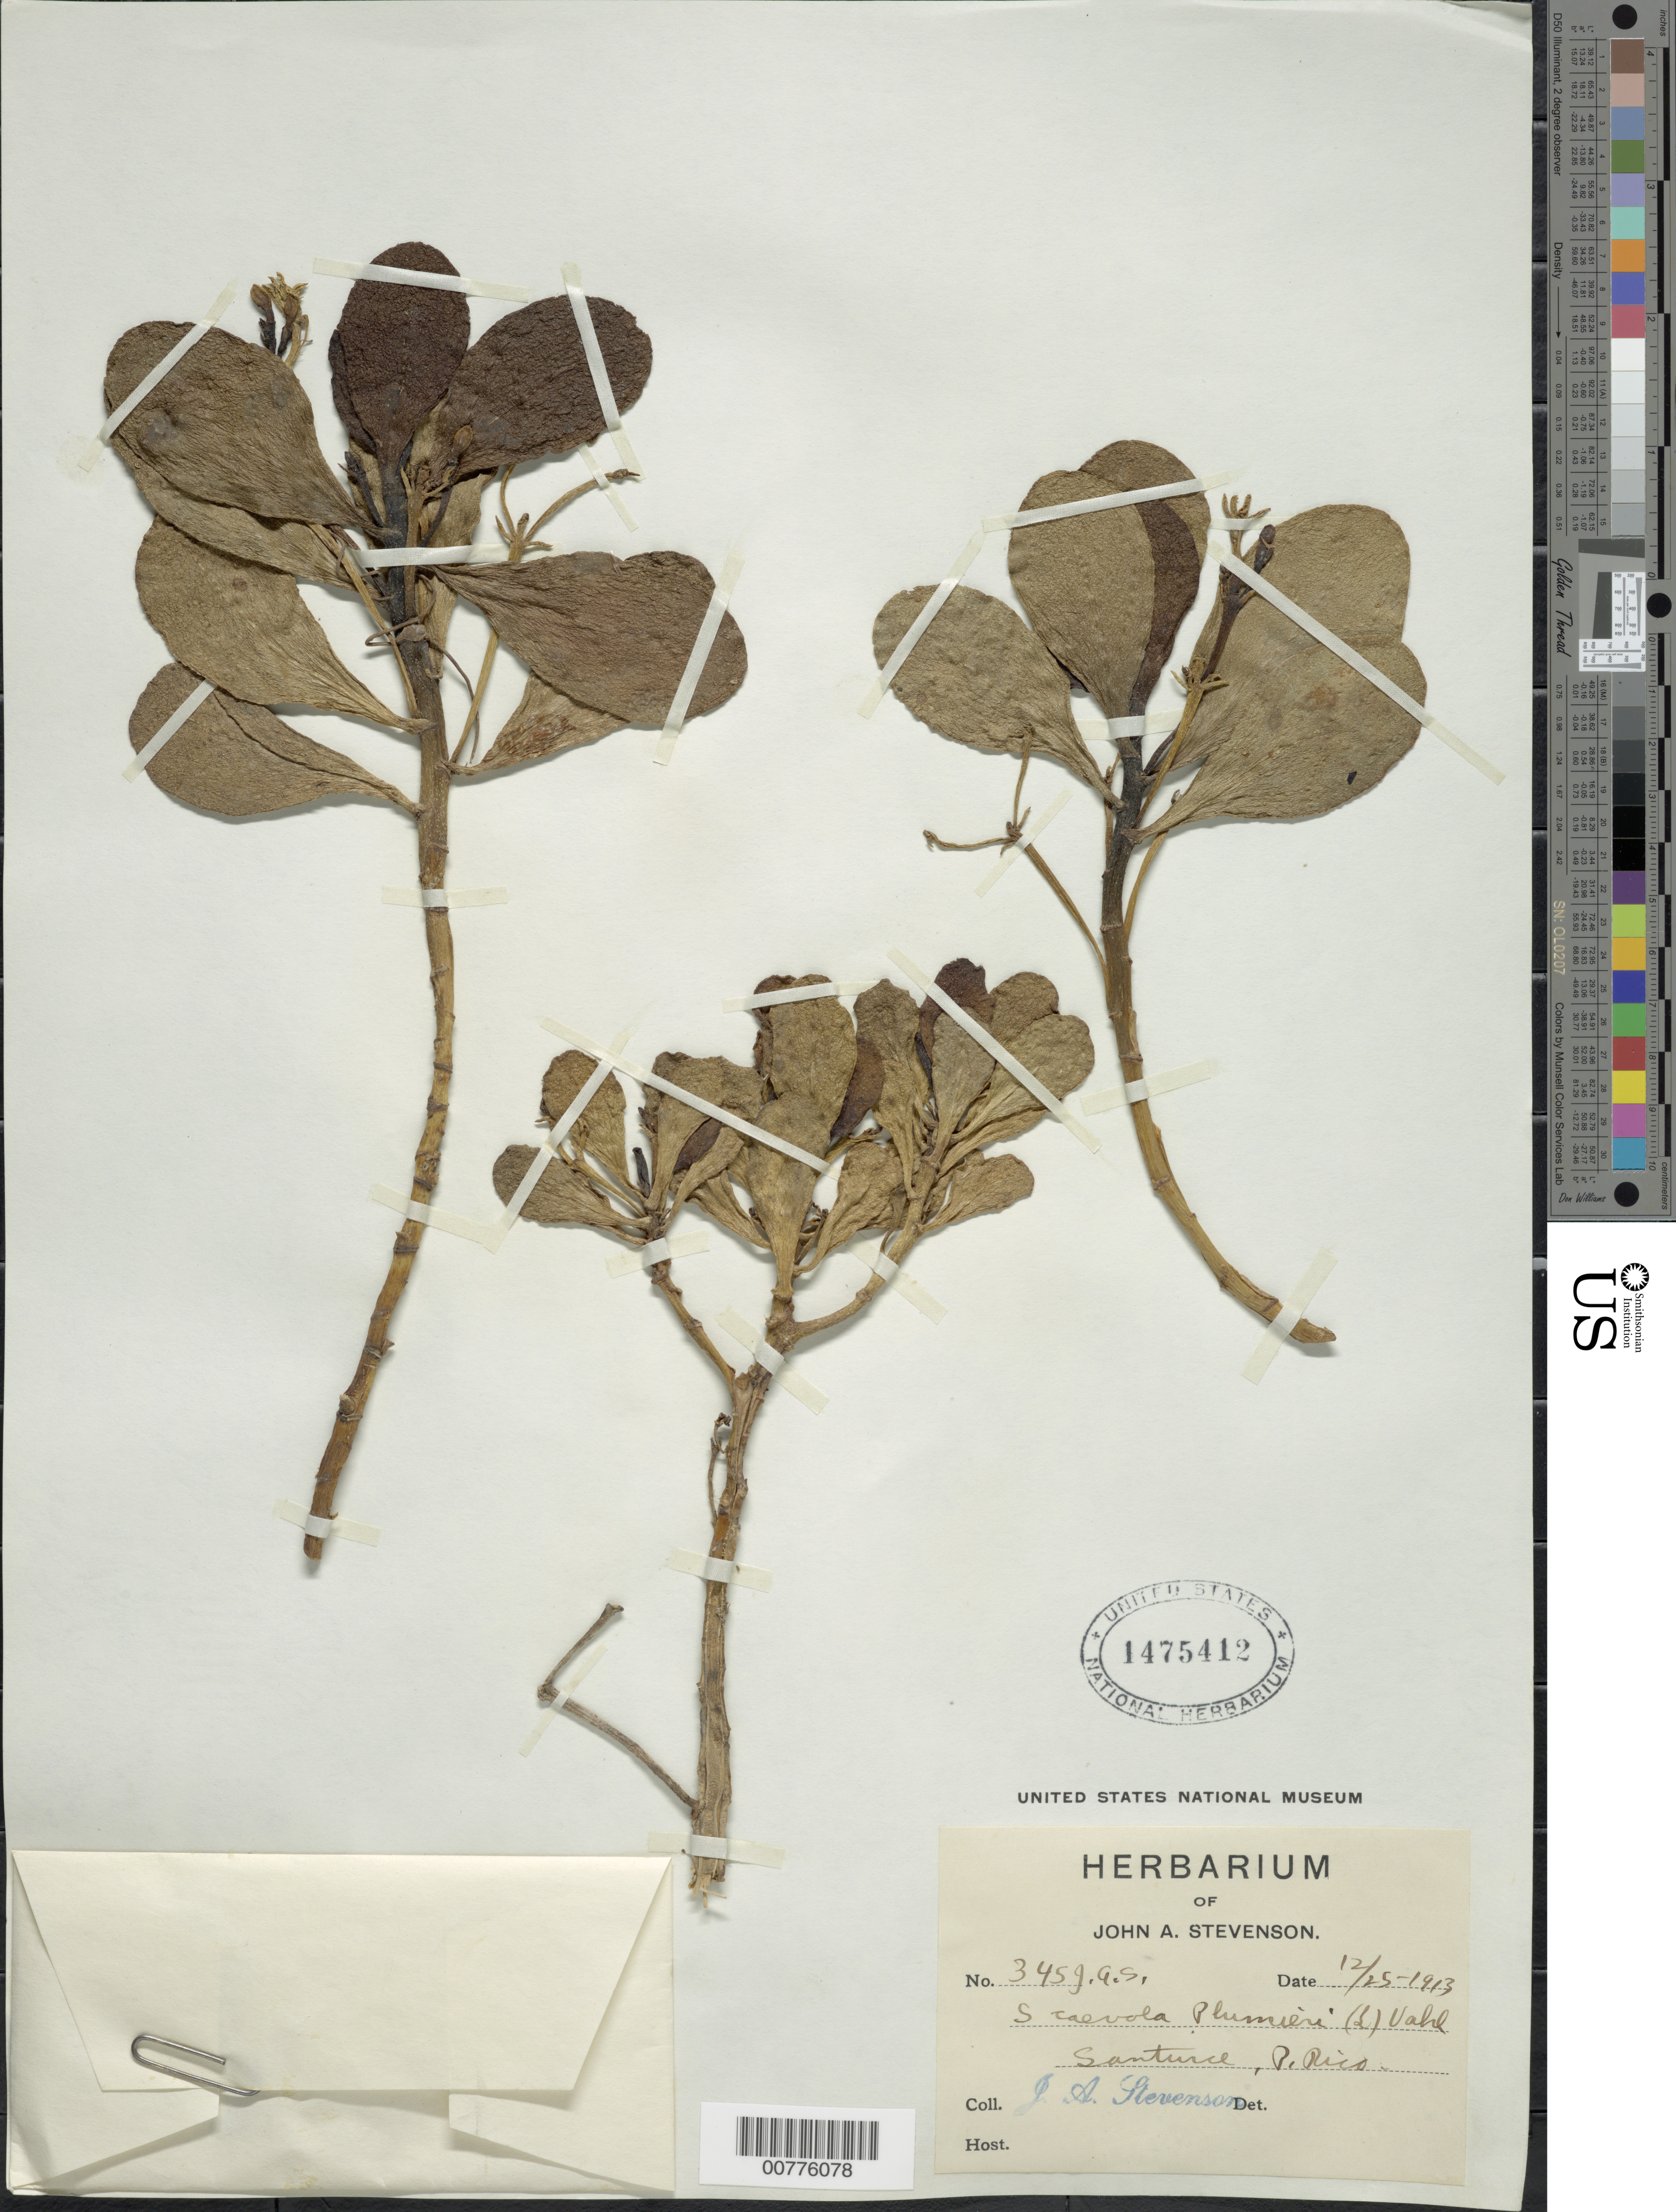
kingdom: Plantae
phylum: Tracheophyta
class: Magnoliopsida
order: Asterales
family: Goodeniaceae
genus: Scaevola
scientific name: Scaevola plumieri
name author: (L.) Vahl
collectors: J. Stevenson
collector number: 345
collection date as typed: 25 Dec 1913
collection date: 1913-12-25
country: Puerto Rico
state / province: San Juan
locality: Santurce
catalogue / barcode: US 1475412